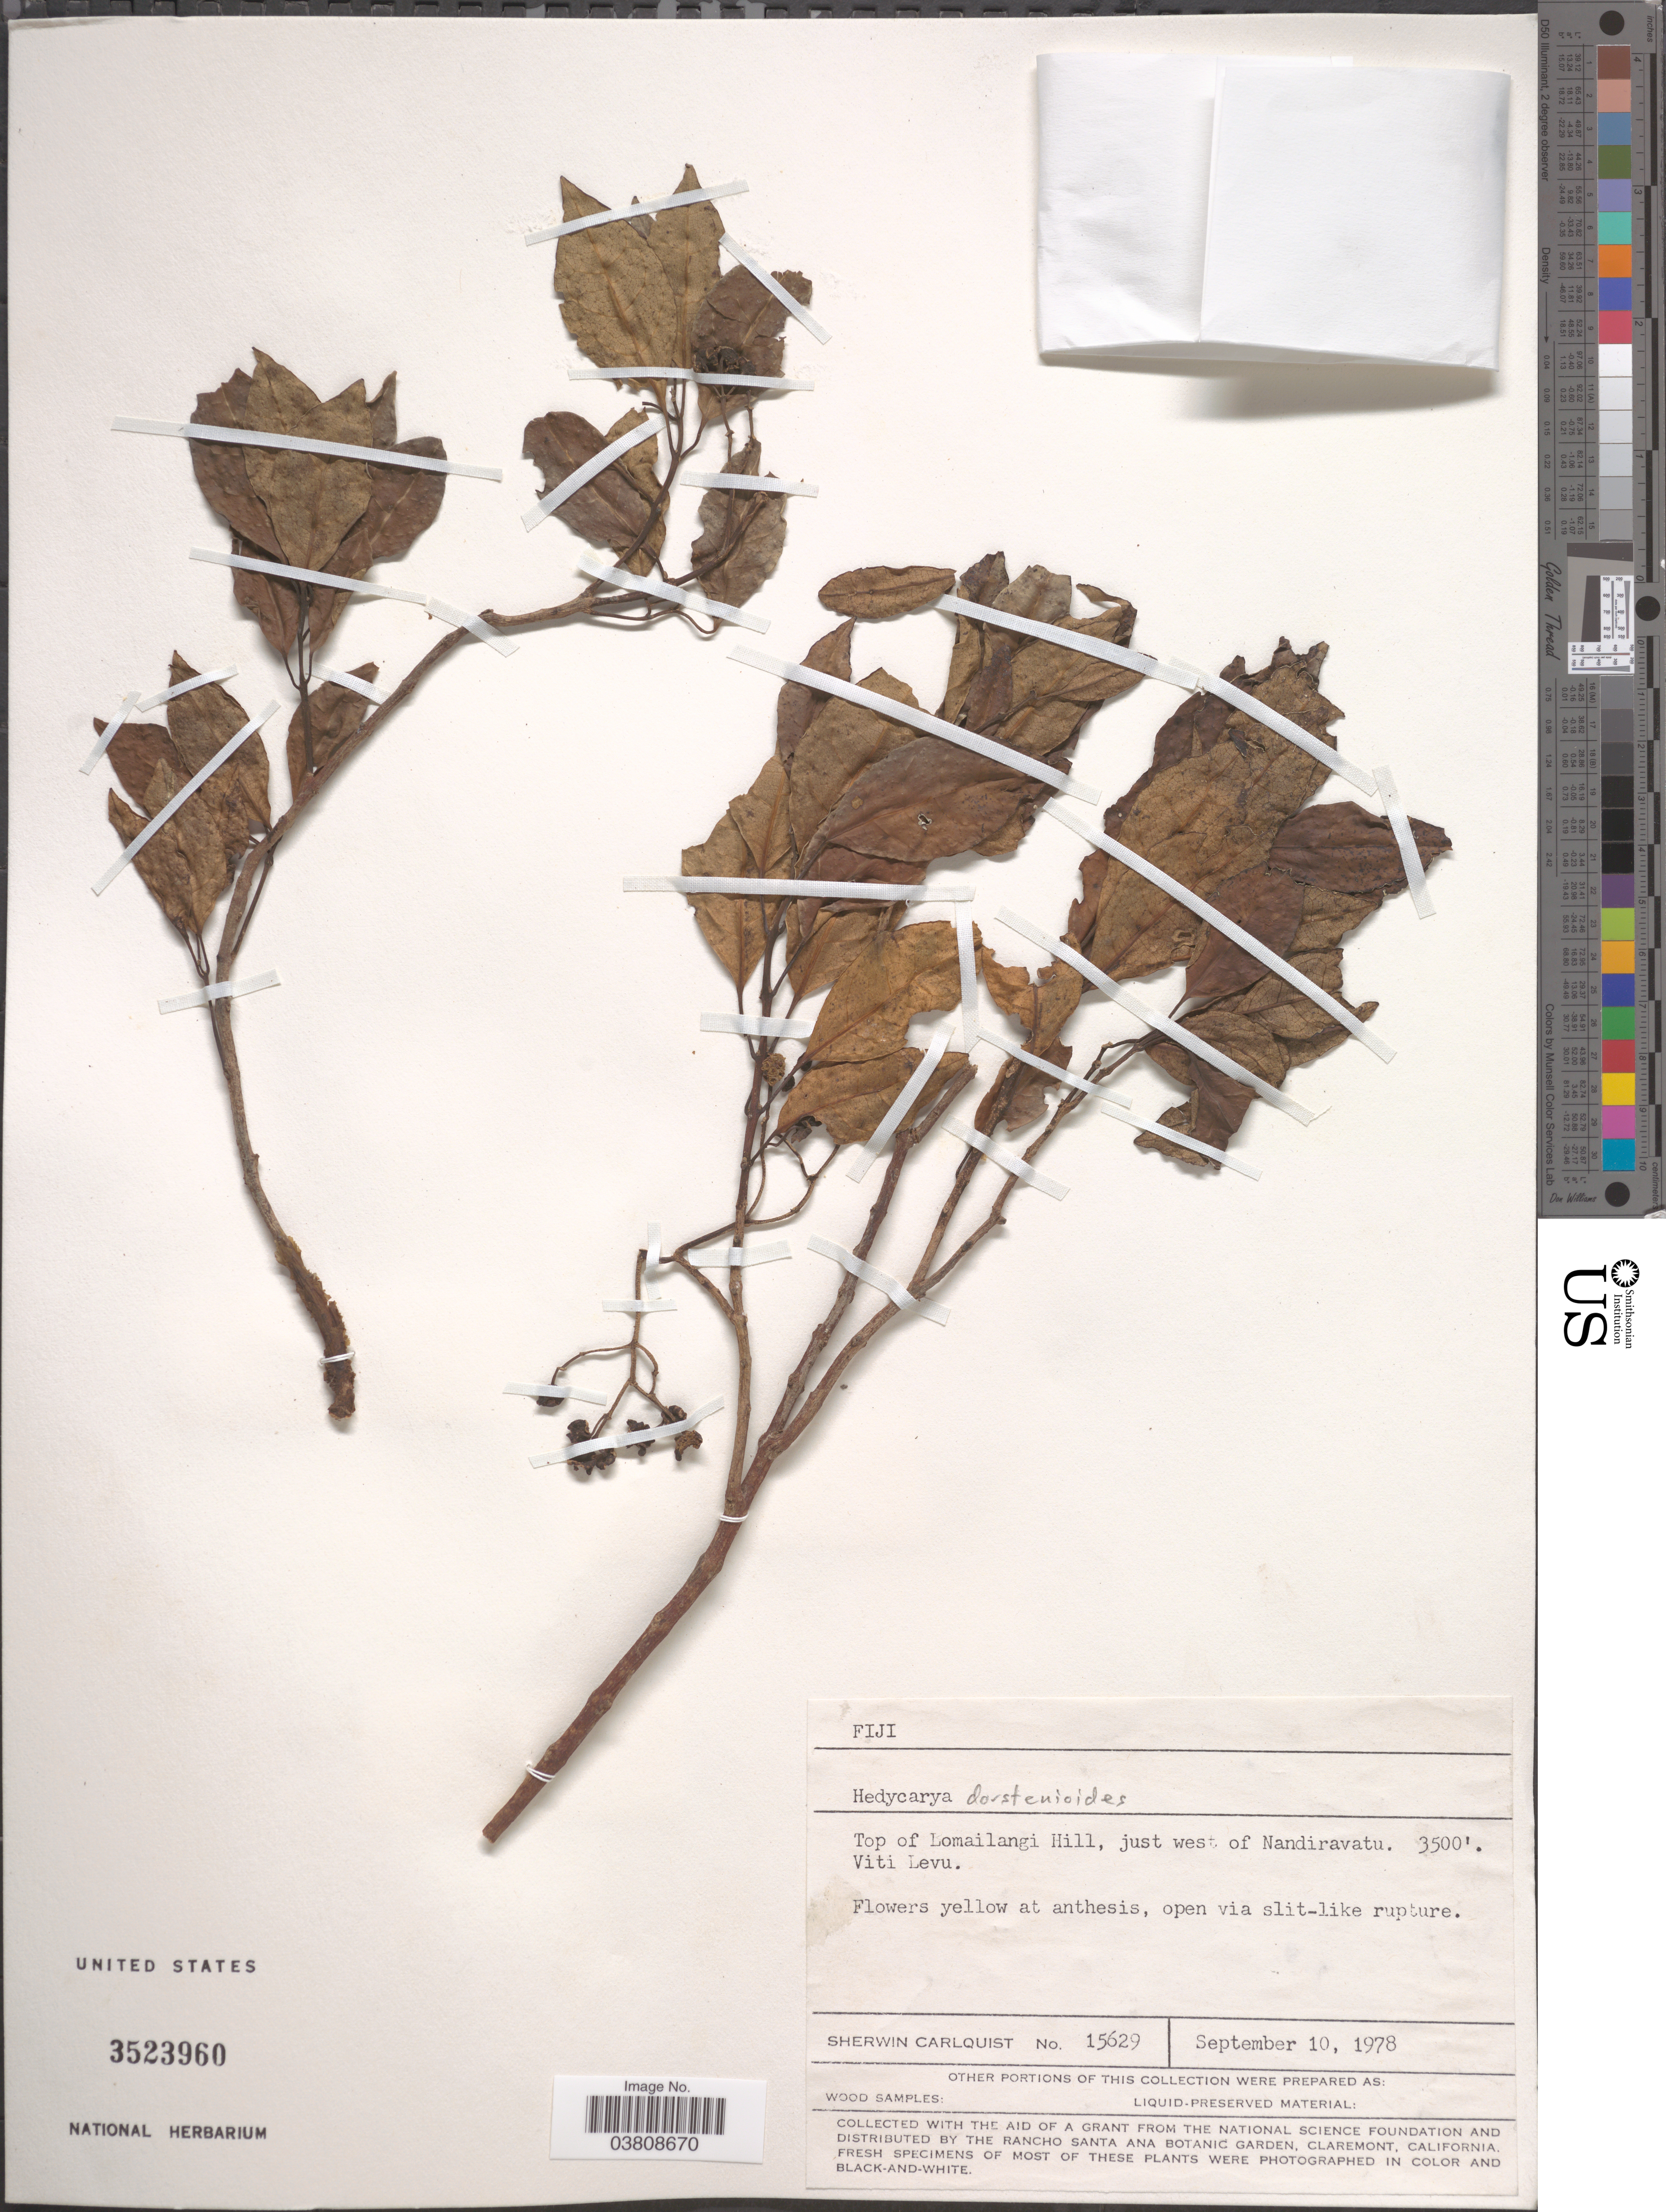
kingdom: Plantae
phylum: Tracheophyta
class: Magnoliopsida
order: Laurales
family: Monimiaceae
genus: Hedycarya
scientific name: Hedycarya dorstenioides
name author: A. Gray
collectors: S. Carlquist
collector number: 15629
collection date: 1978-09-10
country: Fiji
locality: Top of Lomailangi Hill, just west of Nandiravatu, Viti Levu.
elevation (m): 1067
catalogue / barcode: US 3523960